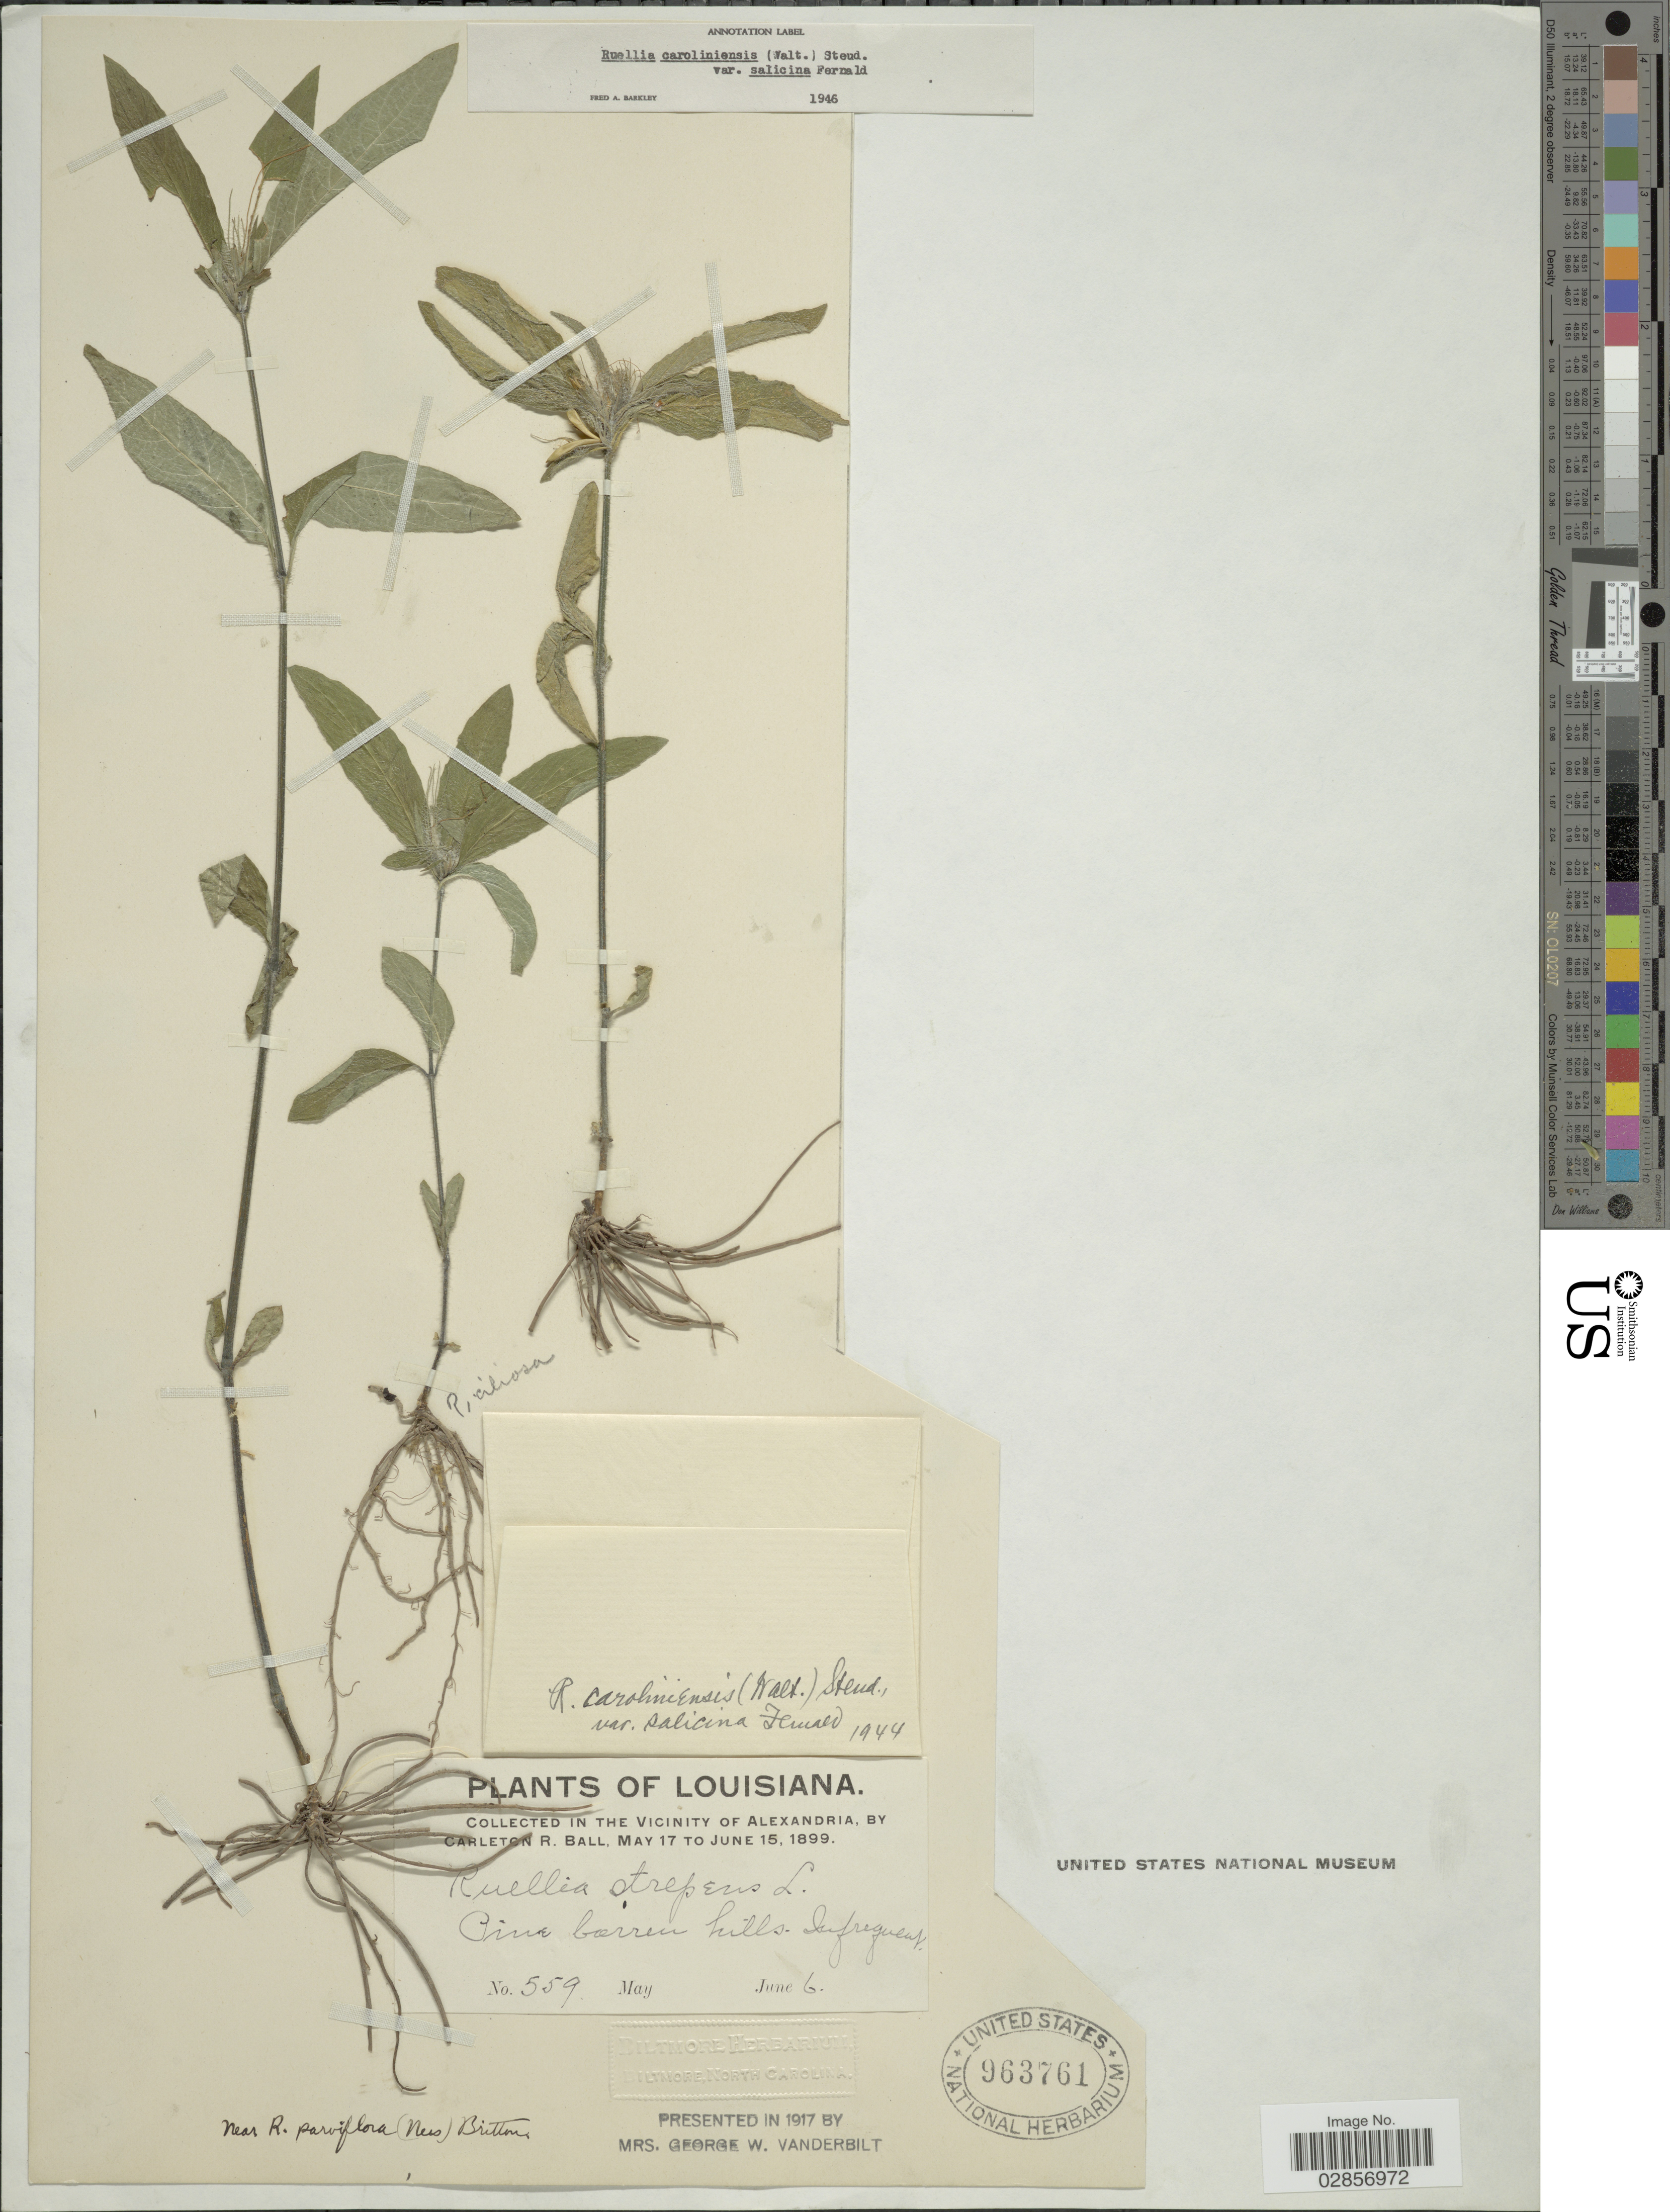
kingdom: Plantae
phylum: Tracheophyta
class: Magnoliopsida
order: Lamiales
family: Acanthaceae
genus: Ruellia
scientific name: Ruellia caroliniensis var. salicina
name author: Fernald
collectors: C. R. Ball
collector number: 559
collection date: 1899-06-06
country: United States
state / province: Louisiana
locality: In the Vicinity of Alexandria. Pine barren hills.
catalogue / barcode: US 963761